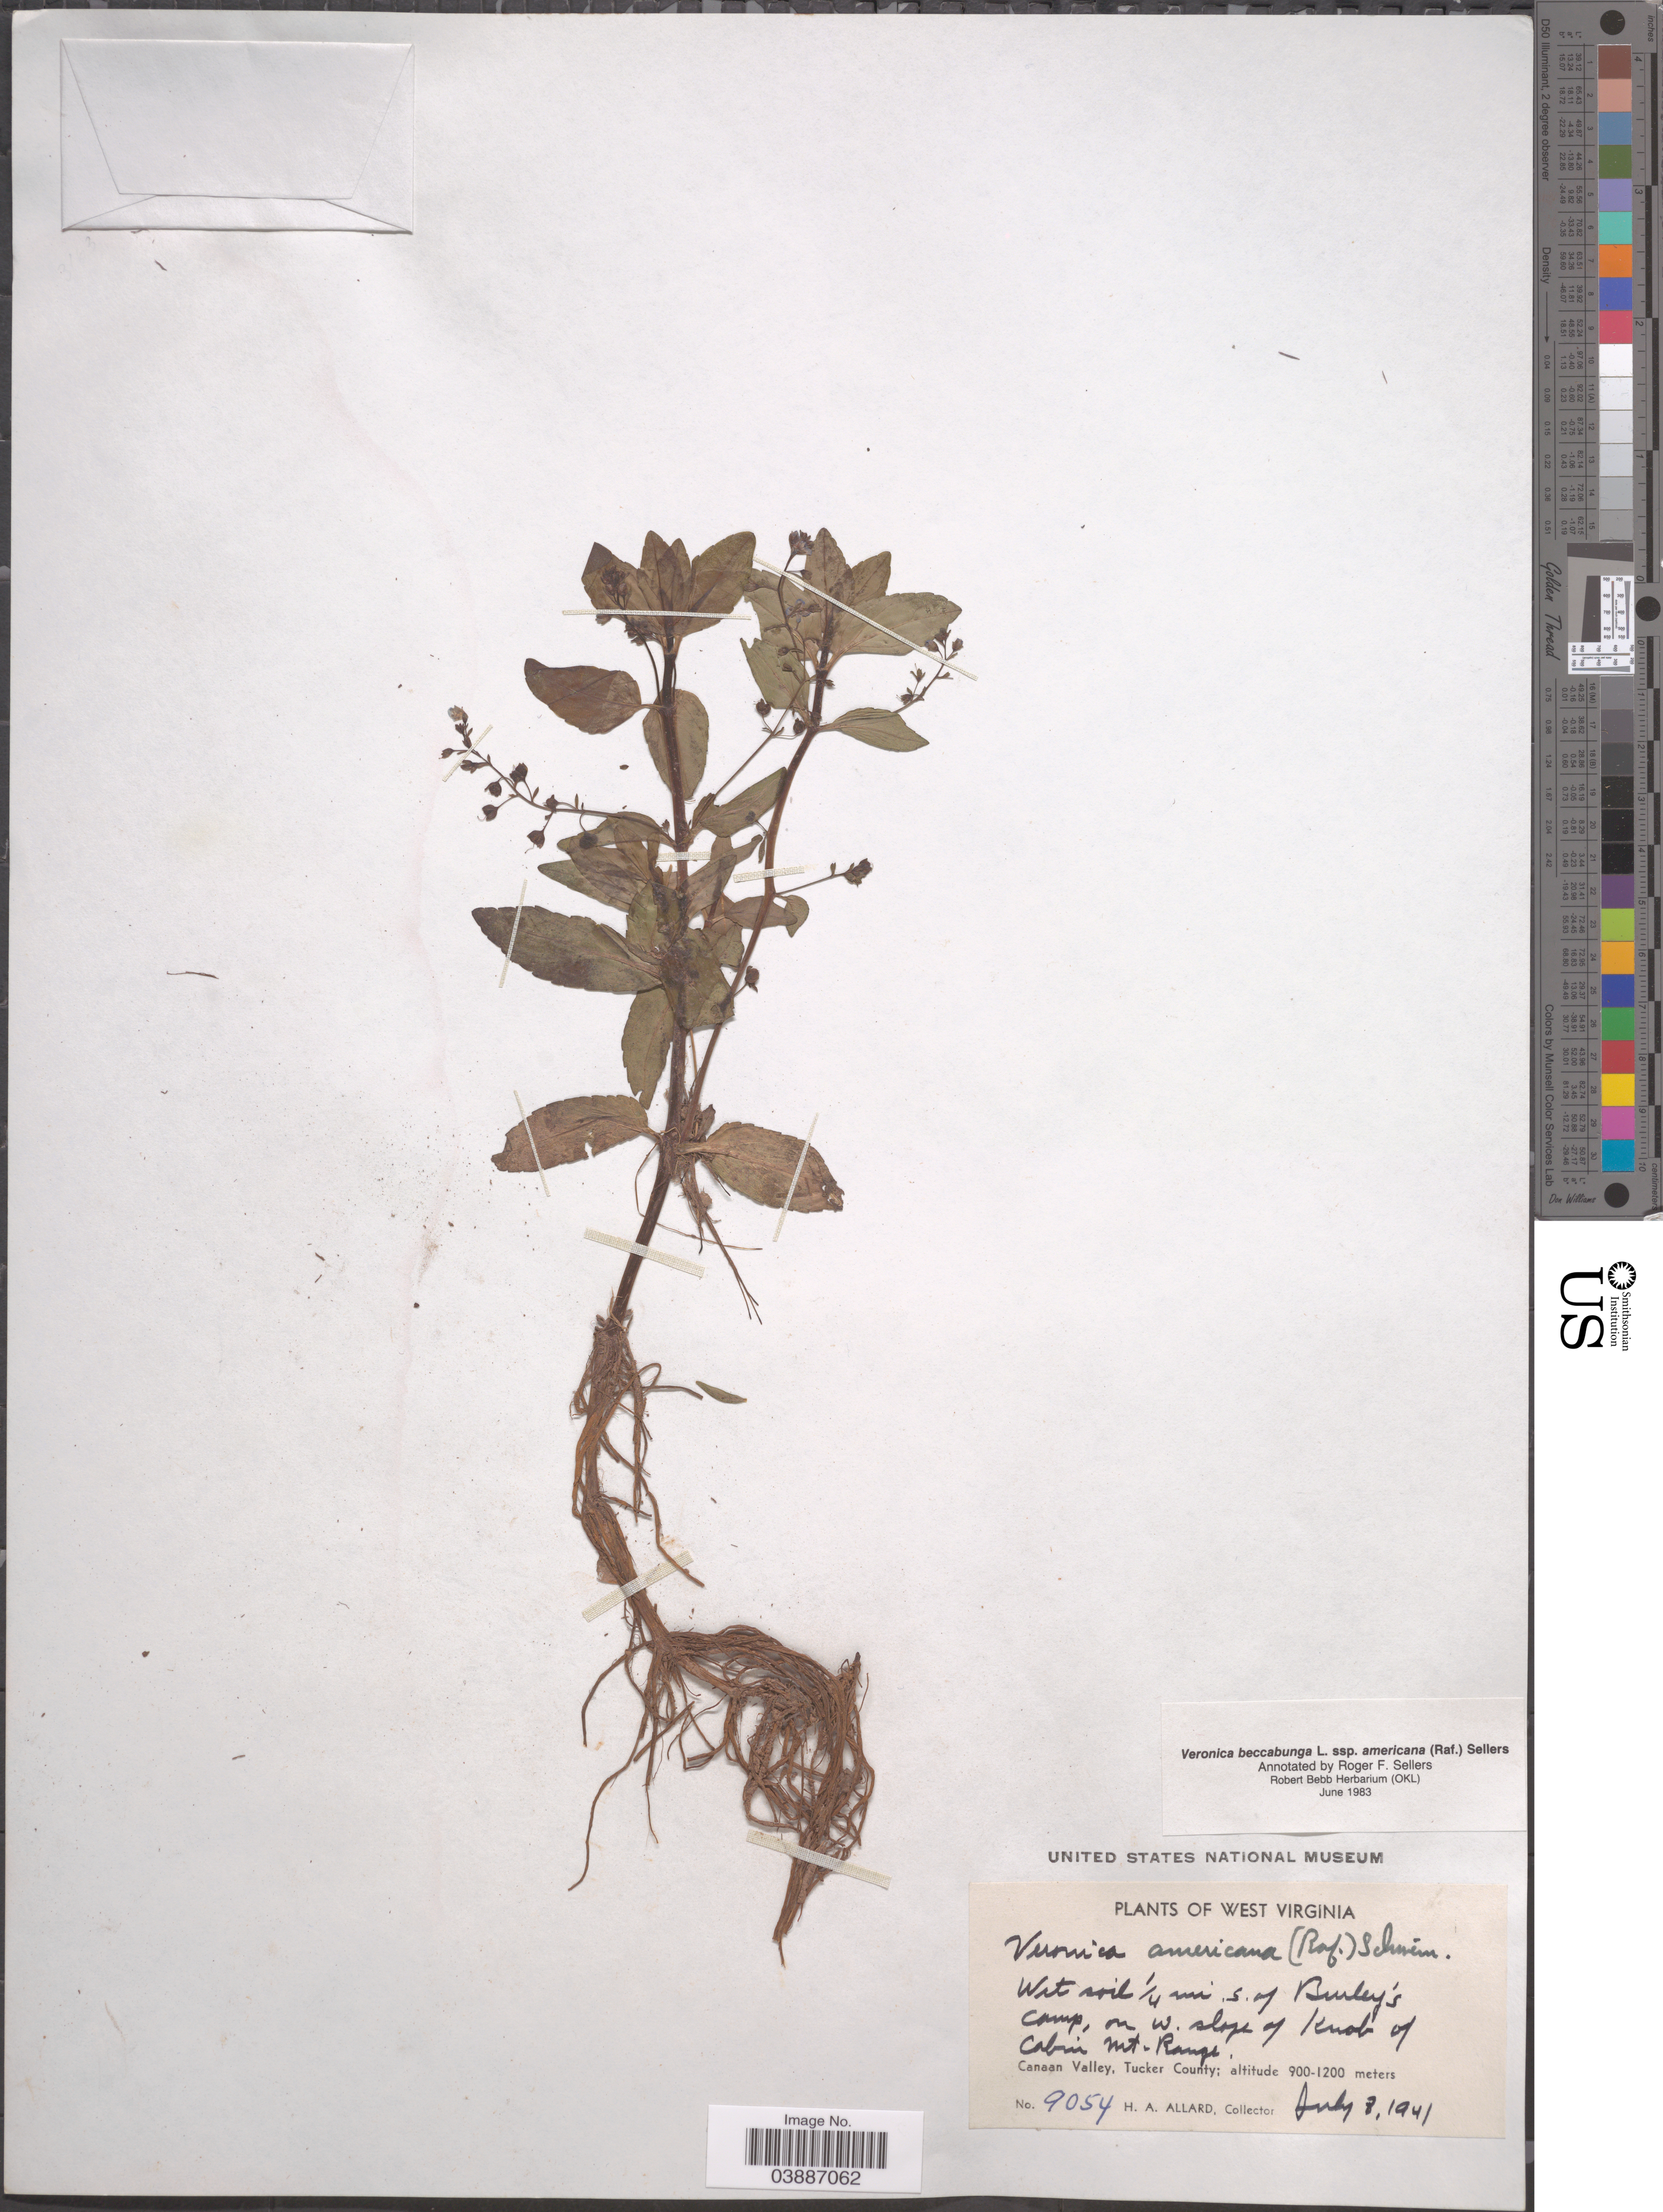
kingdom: Plantae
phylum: Tracheophyta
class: Magnoliopsida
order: Lamiales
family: Plantaginaceae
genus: Veronica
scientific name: Veronica beccabunga subsp. americana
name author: Raf.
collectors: H. A. Allard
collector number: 9054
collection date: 1941-07-03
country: United States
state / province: West Virginia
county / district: Tucker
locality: ¼ mi. S. of Burley's camp, on w. slope of Knob of cabin Mt. Range. Canaan Valley, Tucker County.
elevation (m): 900